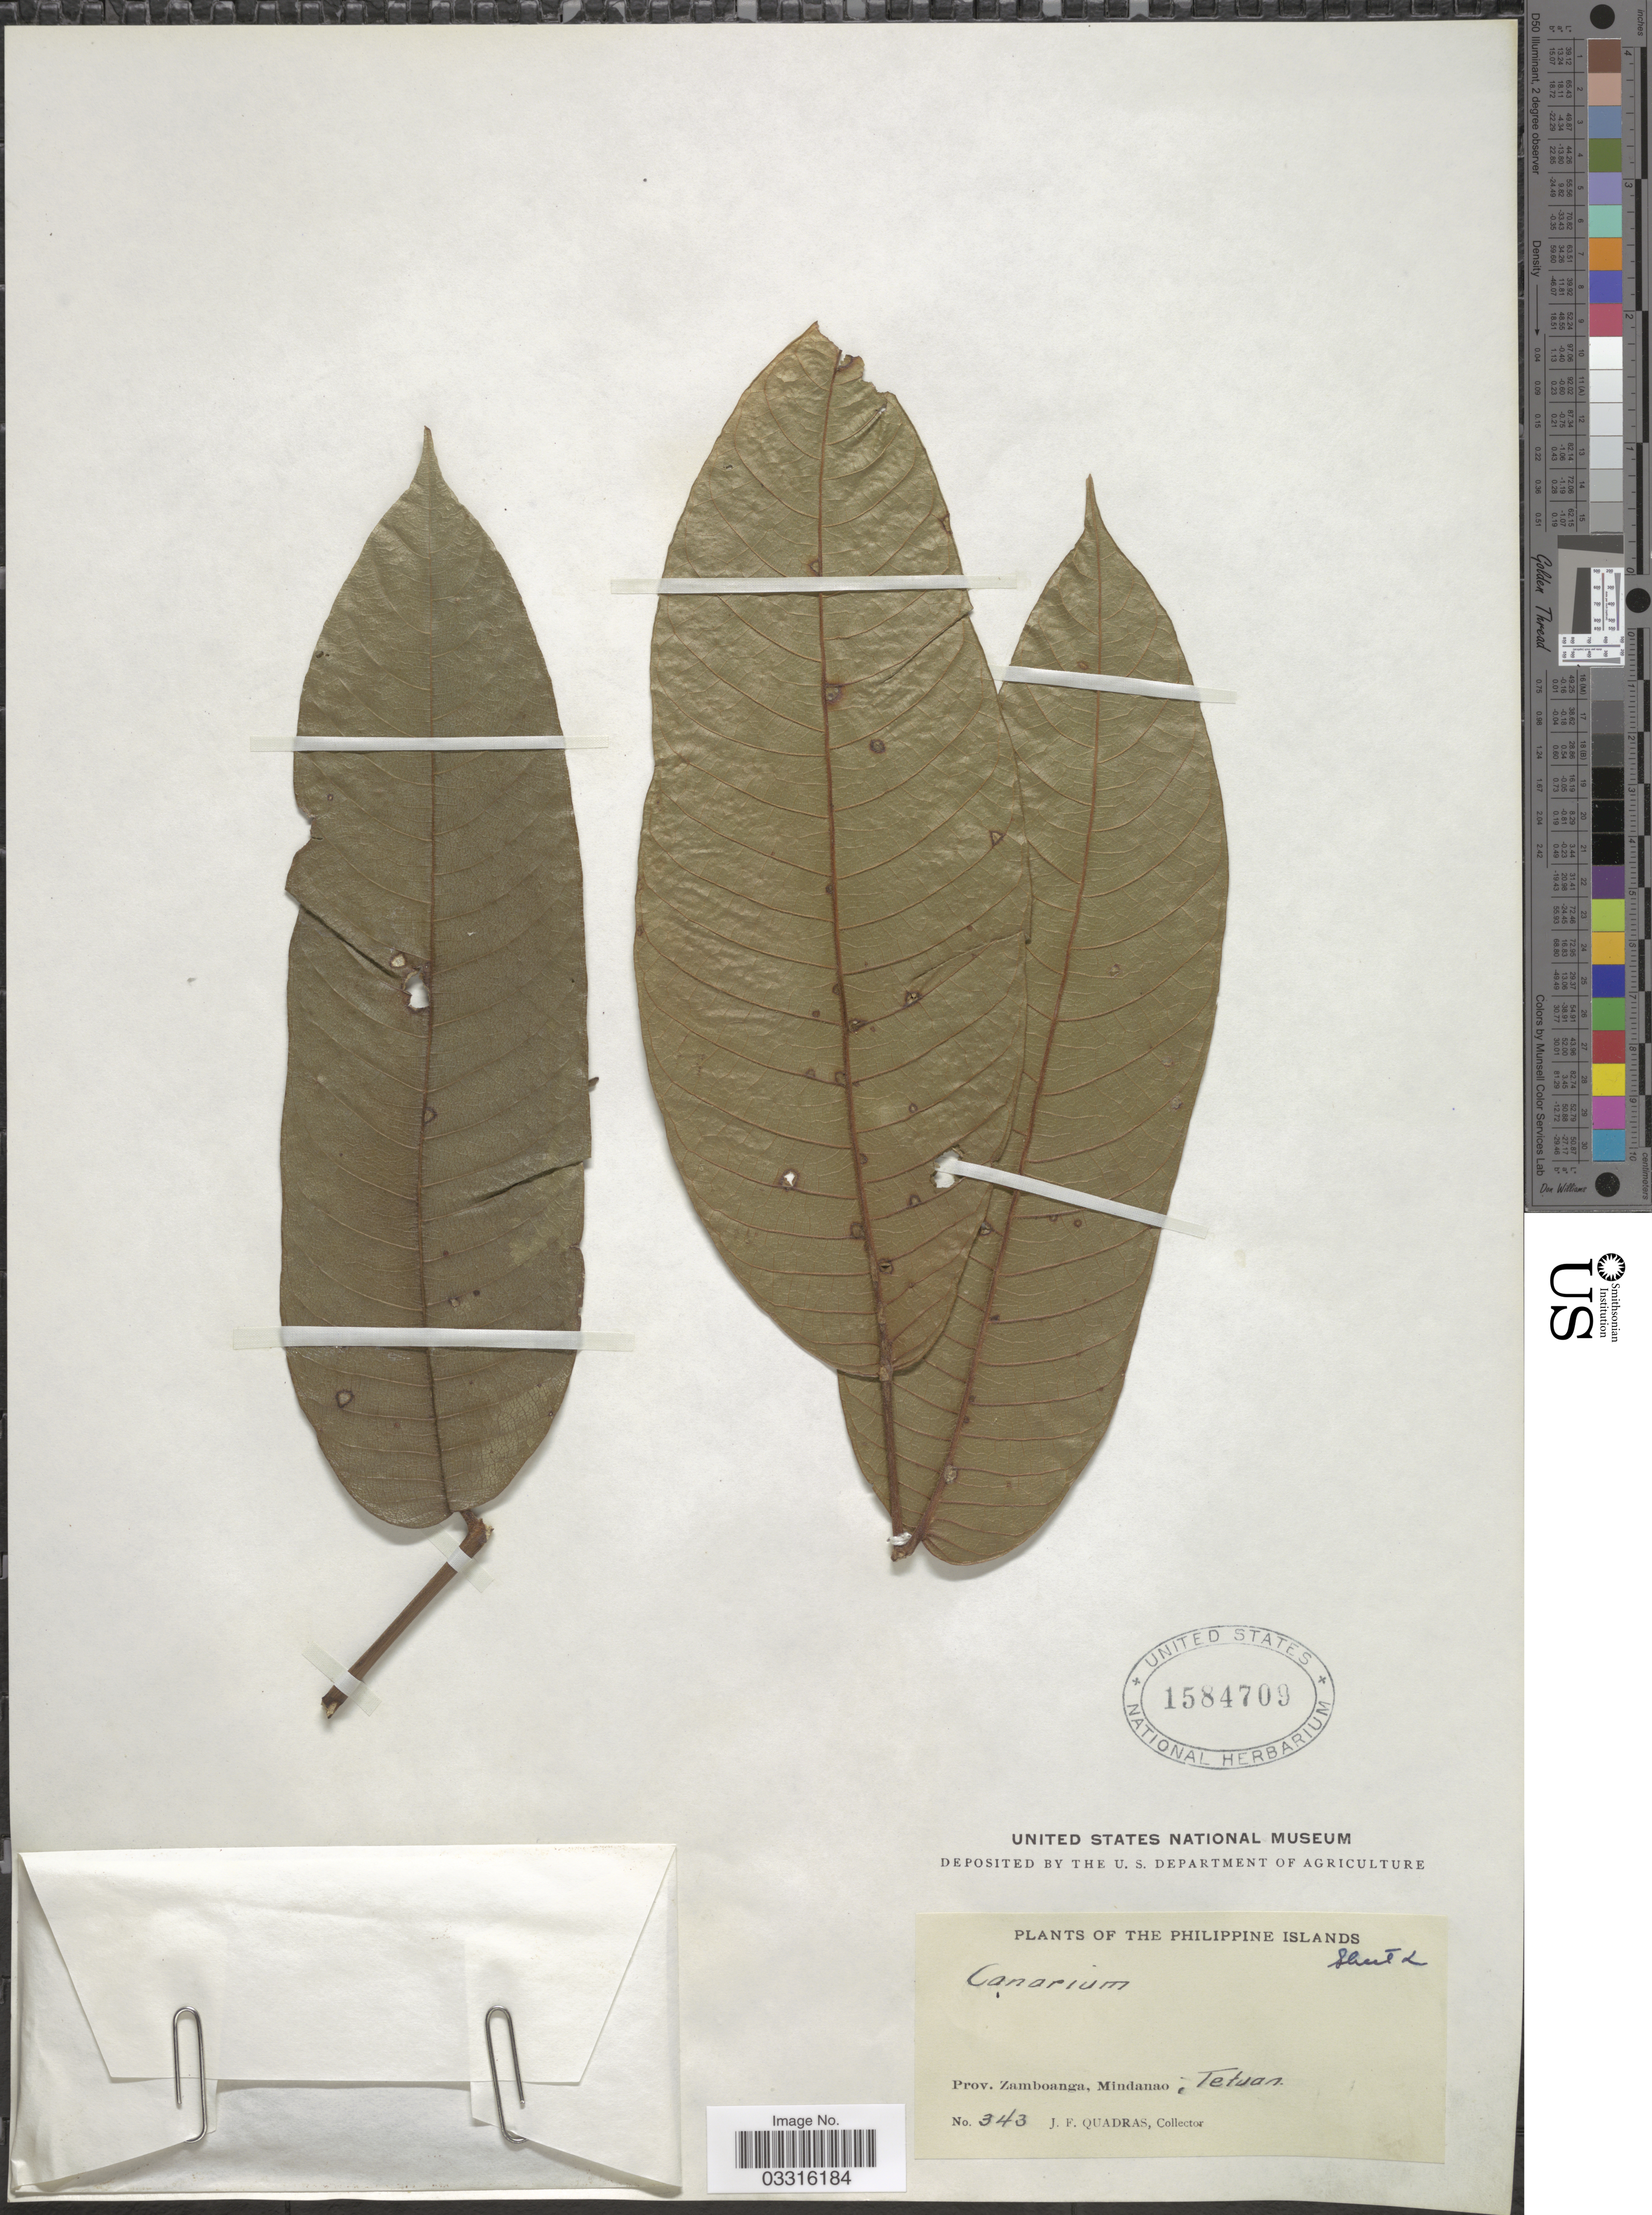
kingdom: Plantae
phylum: Tracheophyta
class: Magnoliopsida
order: Sapindales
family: Burseraceae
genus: Canarium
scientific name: Canarium sp.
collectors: J. Quadras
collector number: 343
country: Philippines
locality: Prov. Zamboanga, Mindanao: Tetuan.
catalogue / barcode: US 1584709